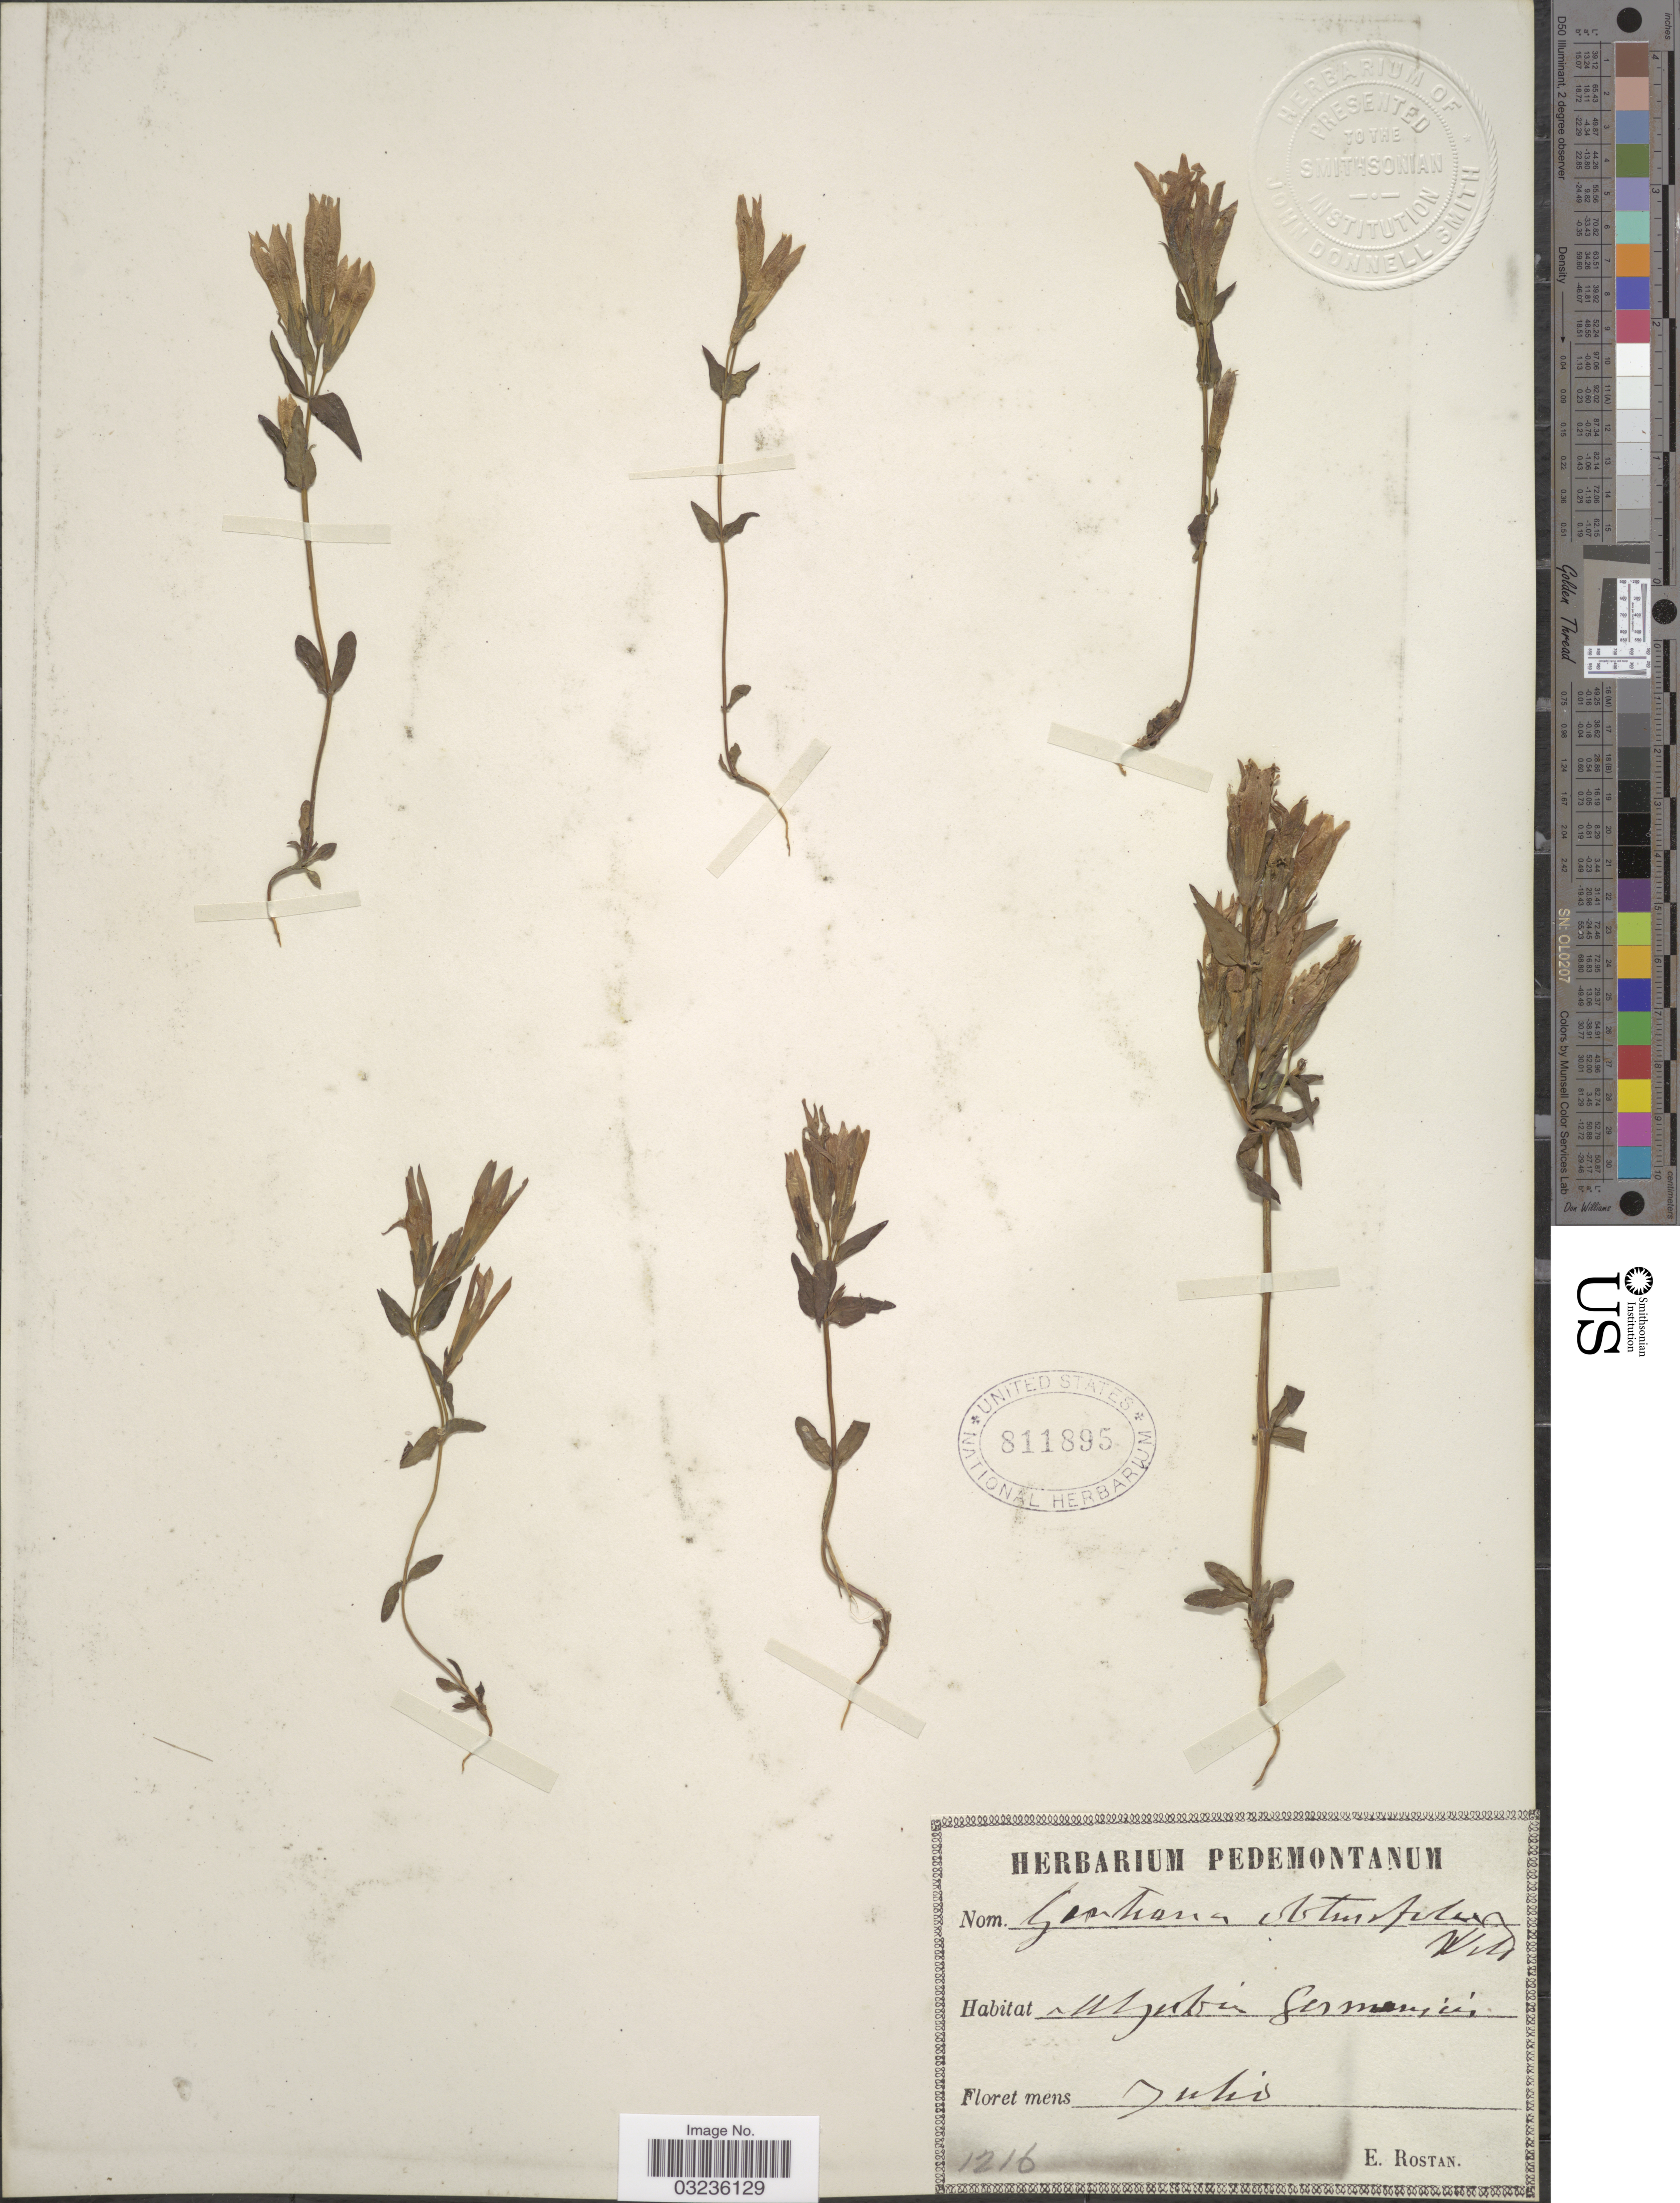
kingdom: Plantae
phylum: Tracheophyta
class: Magnoliopsida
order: Gentianales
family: Gentianaceae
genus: Gentiana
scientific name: Gentiana obtusifolia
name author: (F.W. Schmidt) Willd.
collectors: E. Rostan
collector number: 1216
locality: Mjubu [interpreted] germanici [interpreted].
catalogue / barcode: US 811895